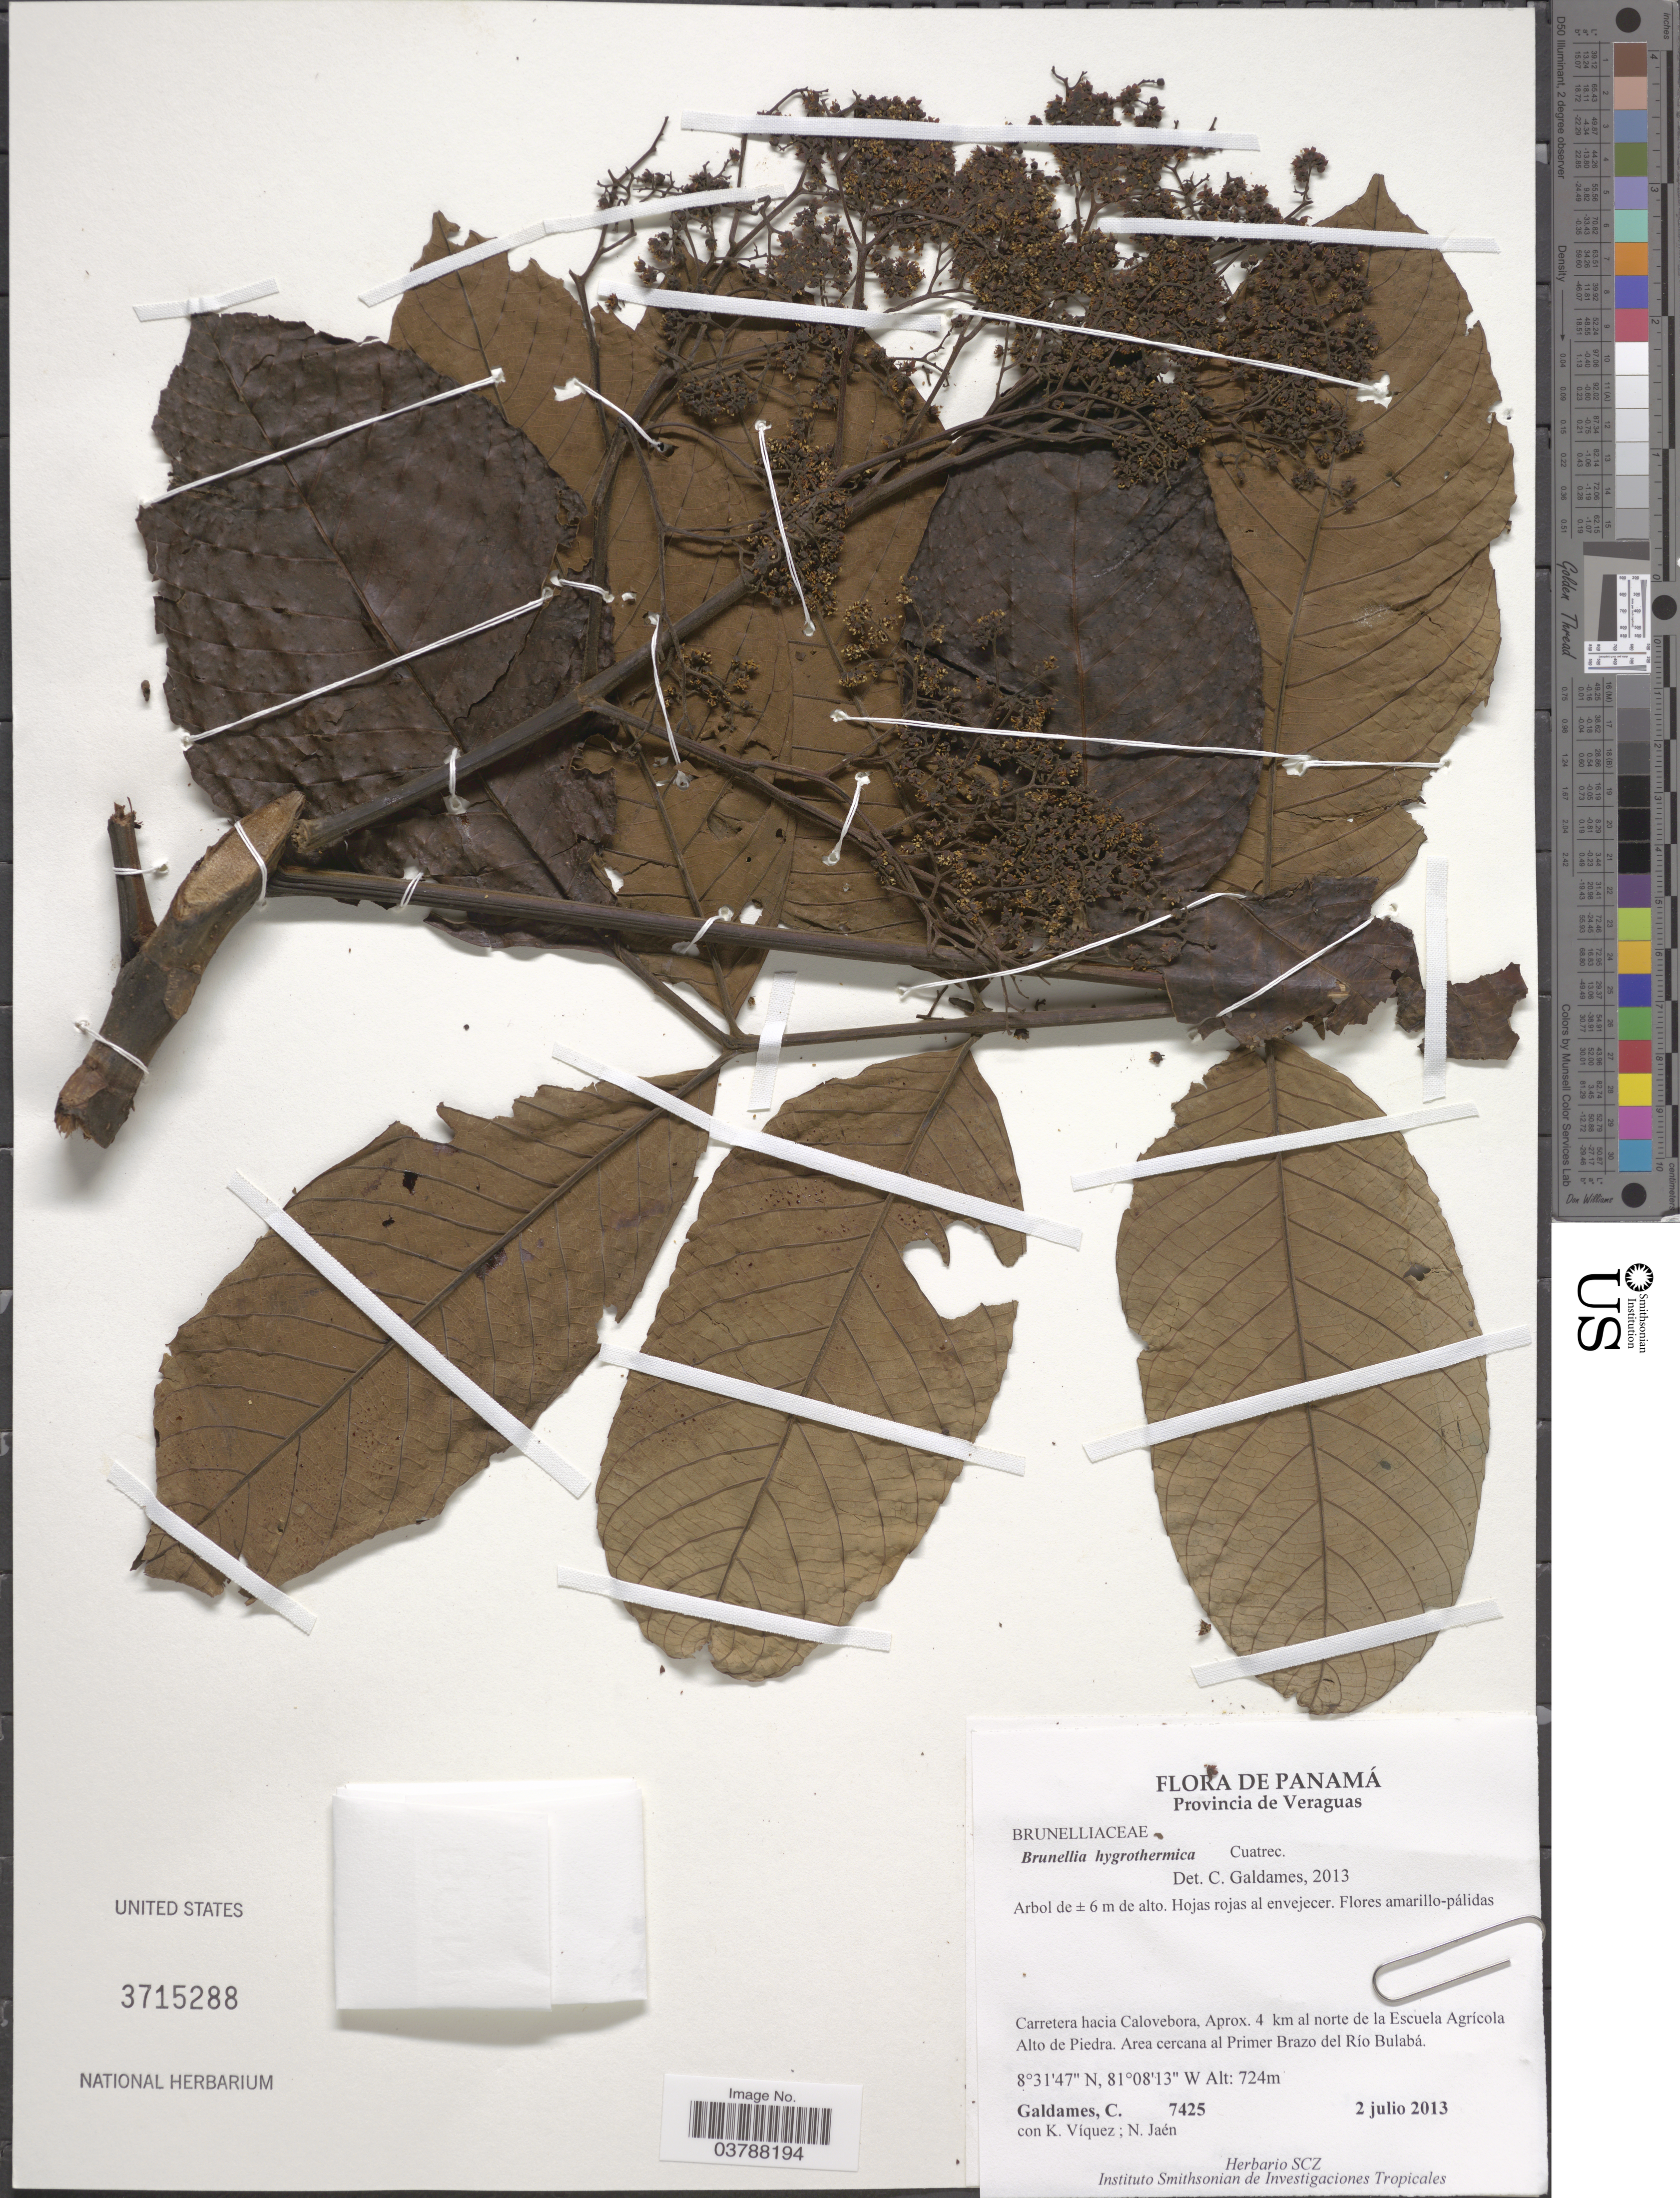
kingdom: Plantae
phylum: Tracheophyta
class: Magnoliopsida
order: Oxalidales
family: Brunelliaceae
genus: Brunellia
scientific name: Brunellia hygrothermica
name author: Cuatrec.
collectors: C. Galdames, K. Viquez & N. Jaén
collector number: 7425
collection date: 2013-07-02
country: Panama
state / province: Veraguas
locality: Carretera hacia Calovebora, Aprox. 4 km al norte de la Escuela Agrícola Alto de Piedra. Area cercana al Primer Brazo del Río Bulabá.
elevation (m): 724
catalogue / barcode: US 3715288